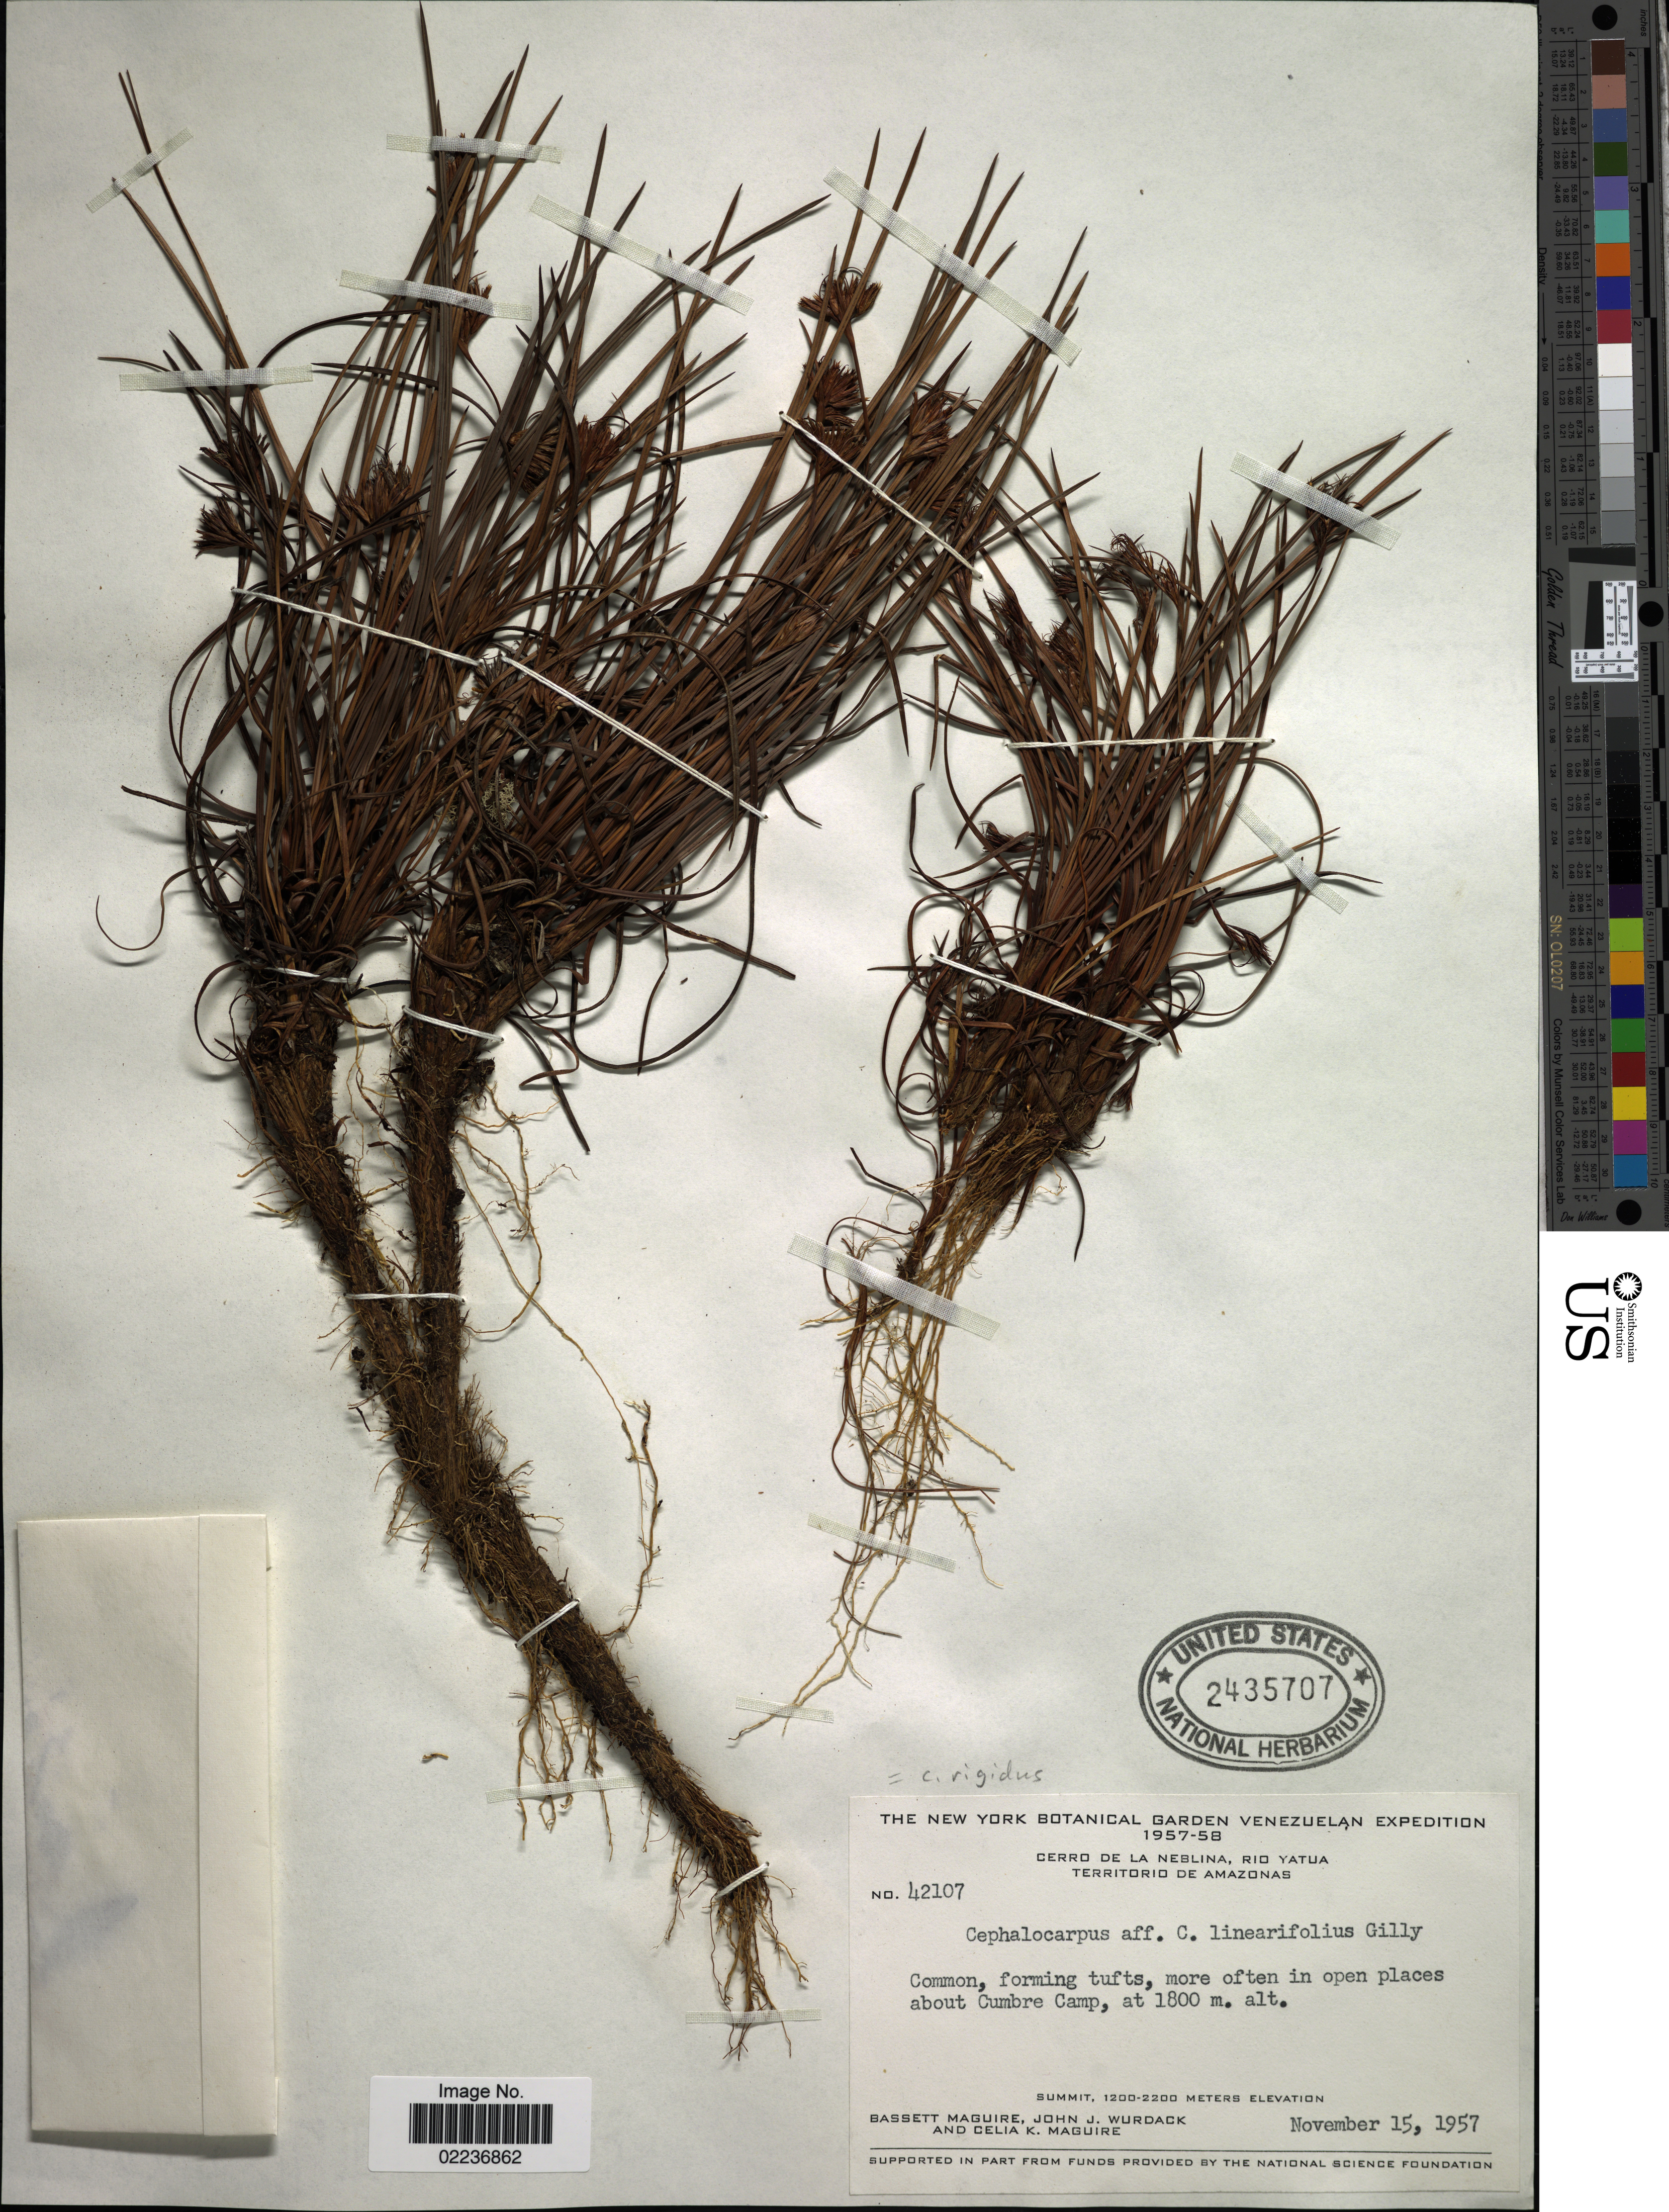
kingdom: Plantae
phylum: Tracheophyta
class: Liliopsida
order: Poales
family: Cyperaceae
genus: Cephalocarpus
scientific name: Cephalocarpus neblinensis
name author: S.M. Costa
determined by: Strong, Mark T., (BOT), Smithsonian Institution - National Museum of Natural History (UNITED STATES)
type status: Isotype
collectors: B. Maguire, J. J. Wurdack & C. K. Maguire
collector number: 42107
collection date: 1957-11-15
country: Venezuela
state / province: Amazonas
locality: Cerro de La Neblina, Rio Yatua, more often in open places about Cumbre Camp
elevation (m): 1800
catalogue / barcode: US 2435707